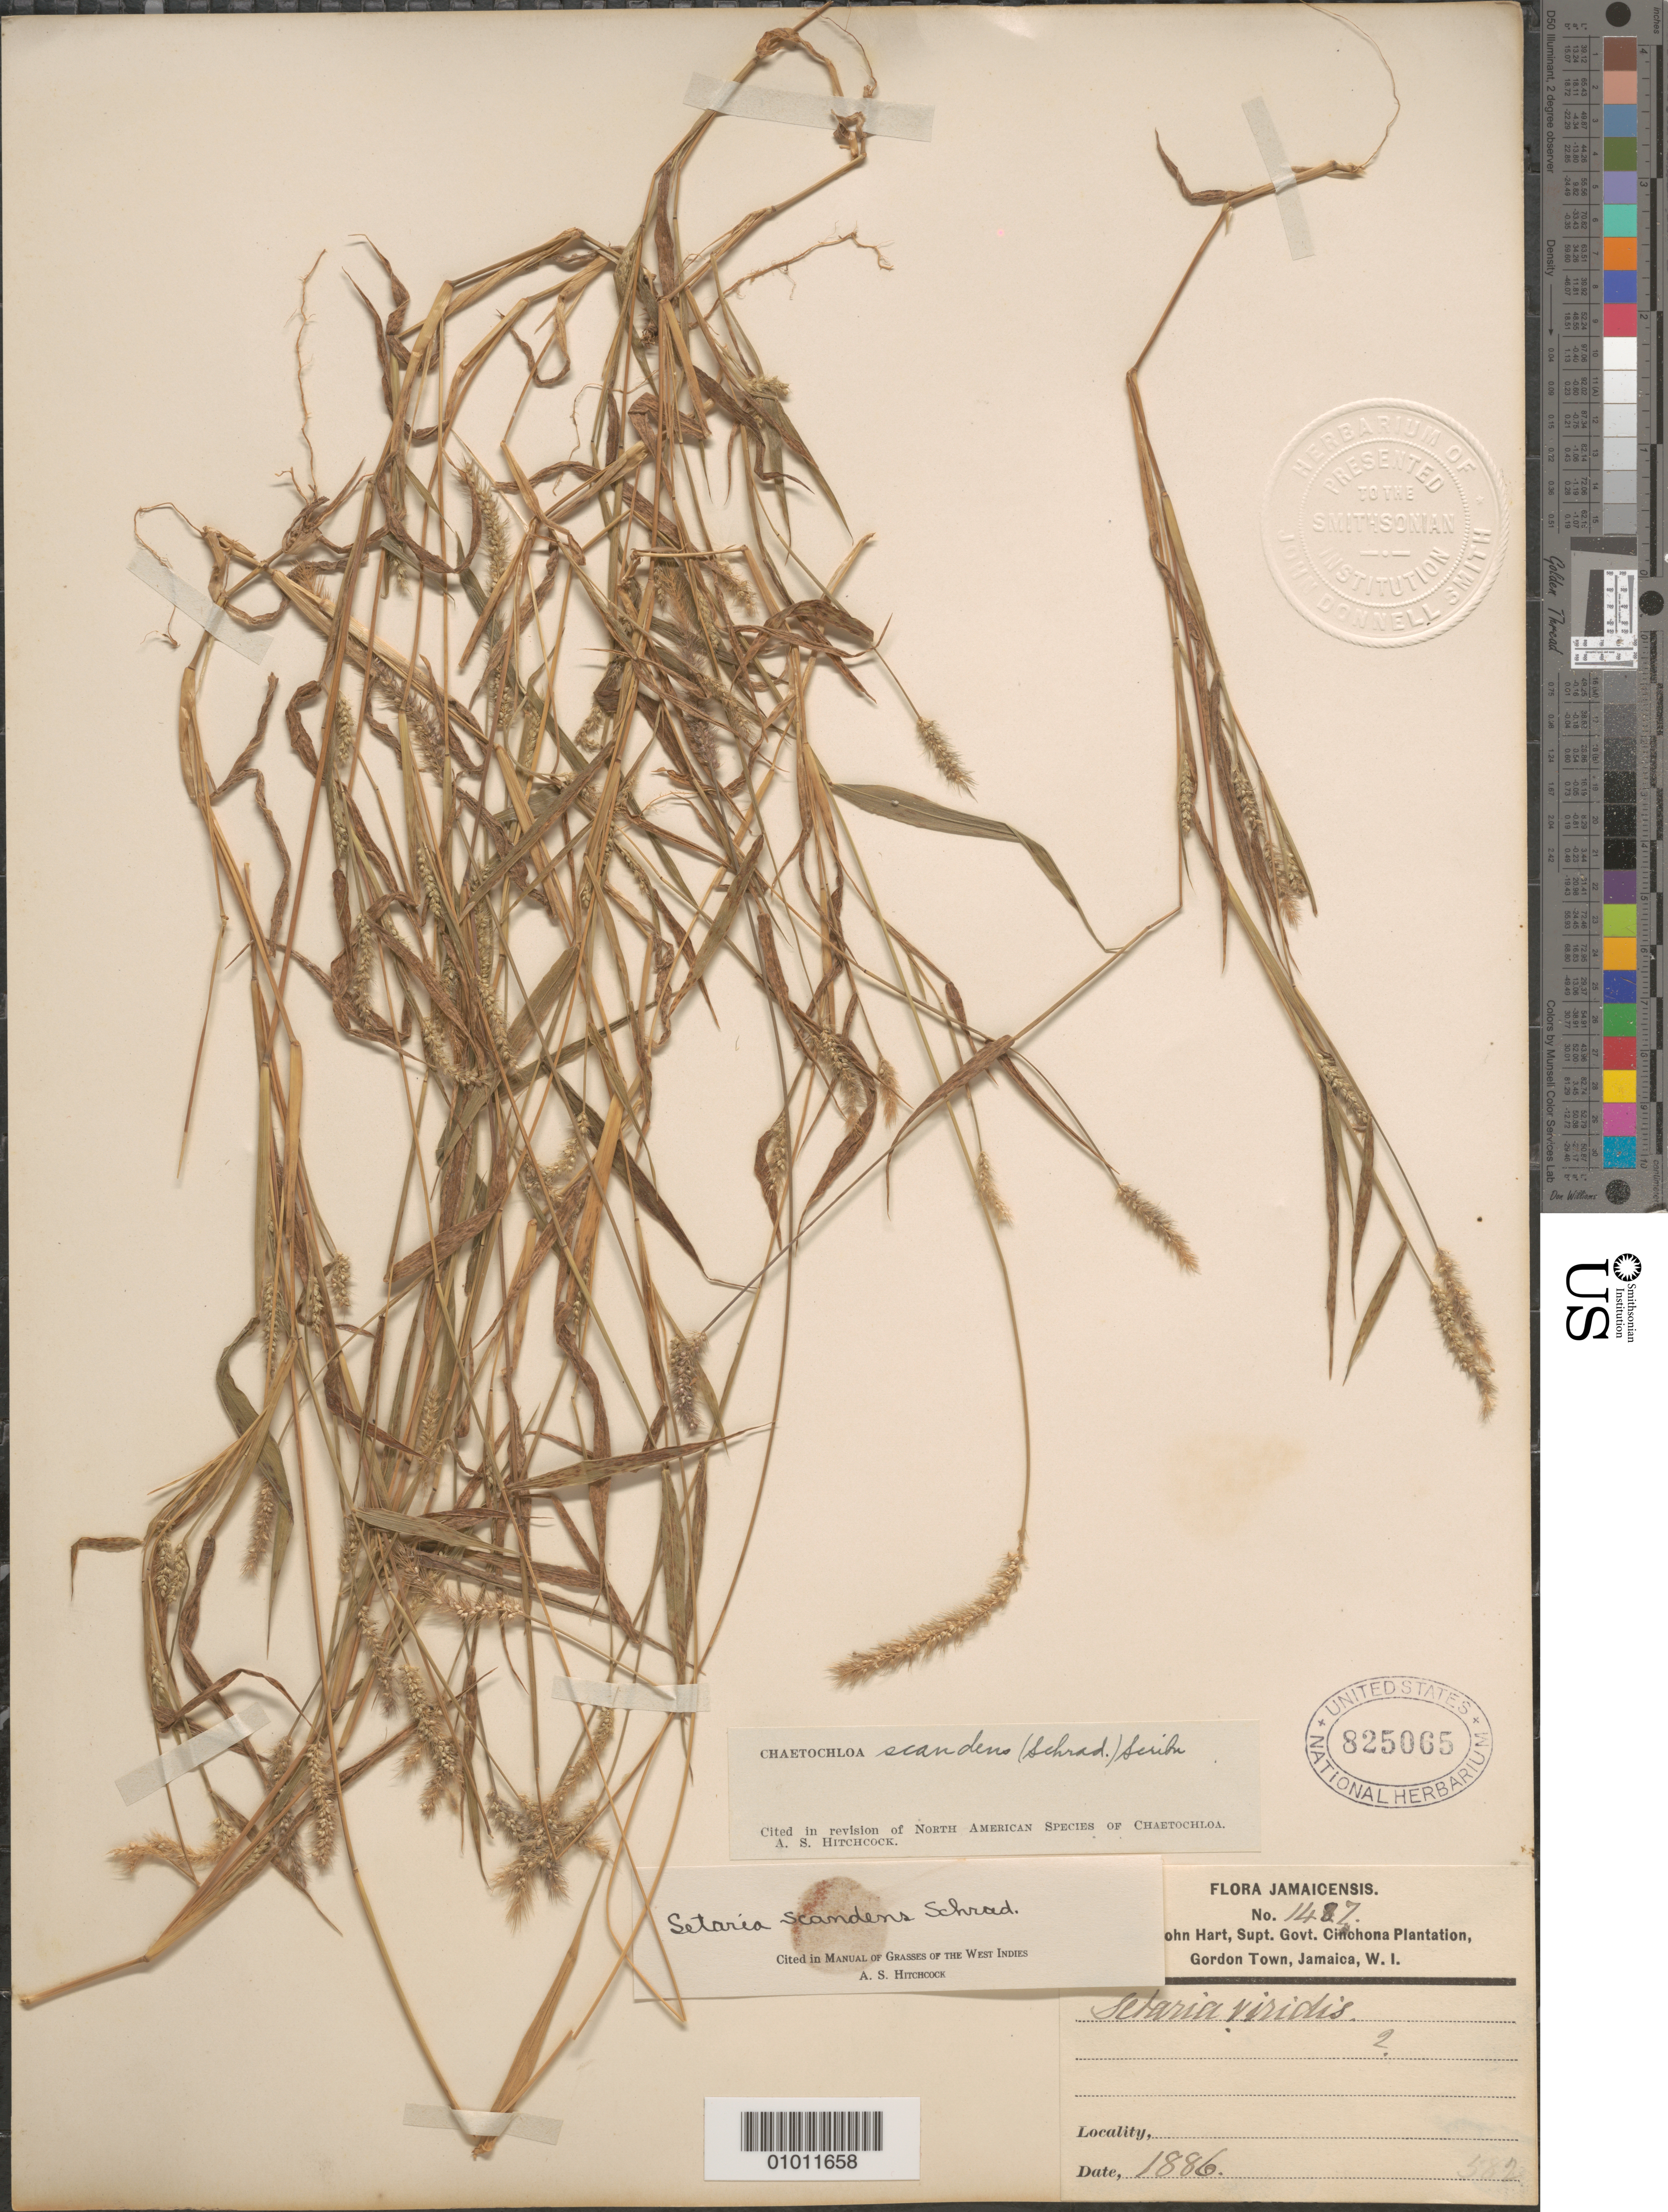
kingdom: Plantae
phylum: Tracheophyta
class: Liliopsida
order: Poales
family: Poaceae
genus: Setaria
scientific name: Setaria scandens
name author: Schrad.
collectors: J. Hart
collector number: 1487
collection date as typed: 1886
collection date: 1886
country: Jamaica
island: Jamaica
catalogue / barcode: US 825065